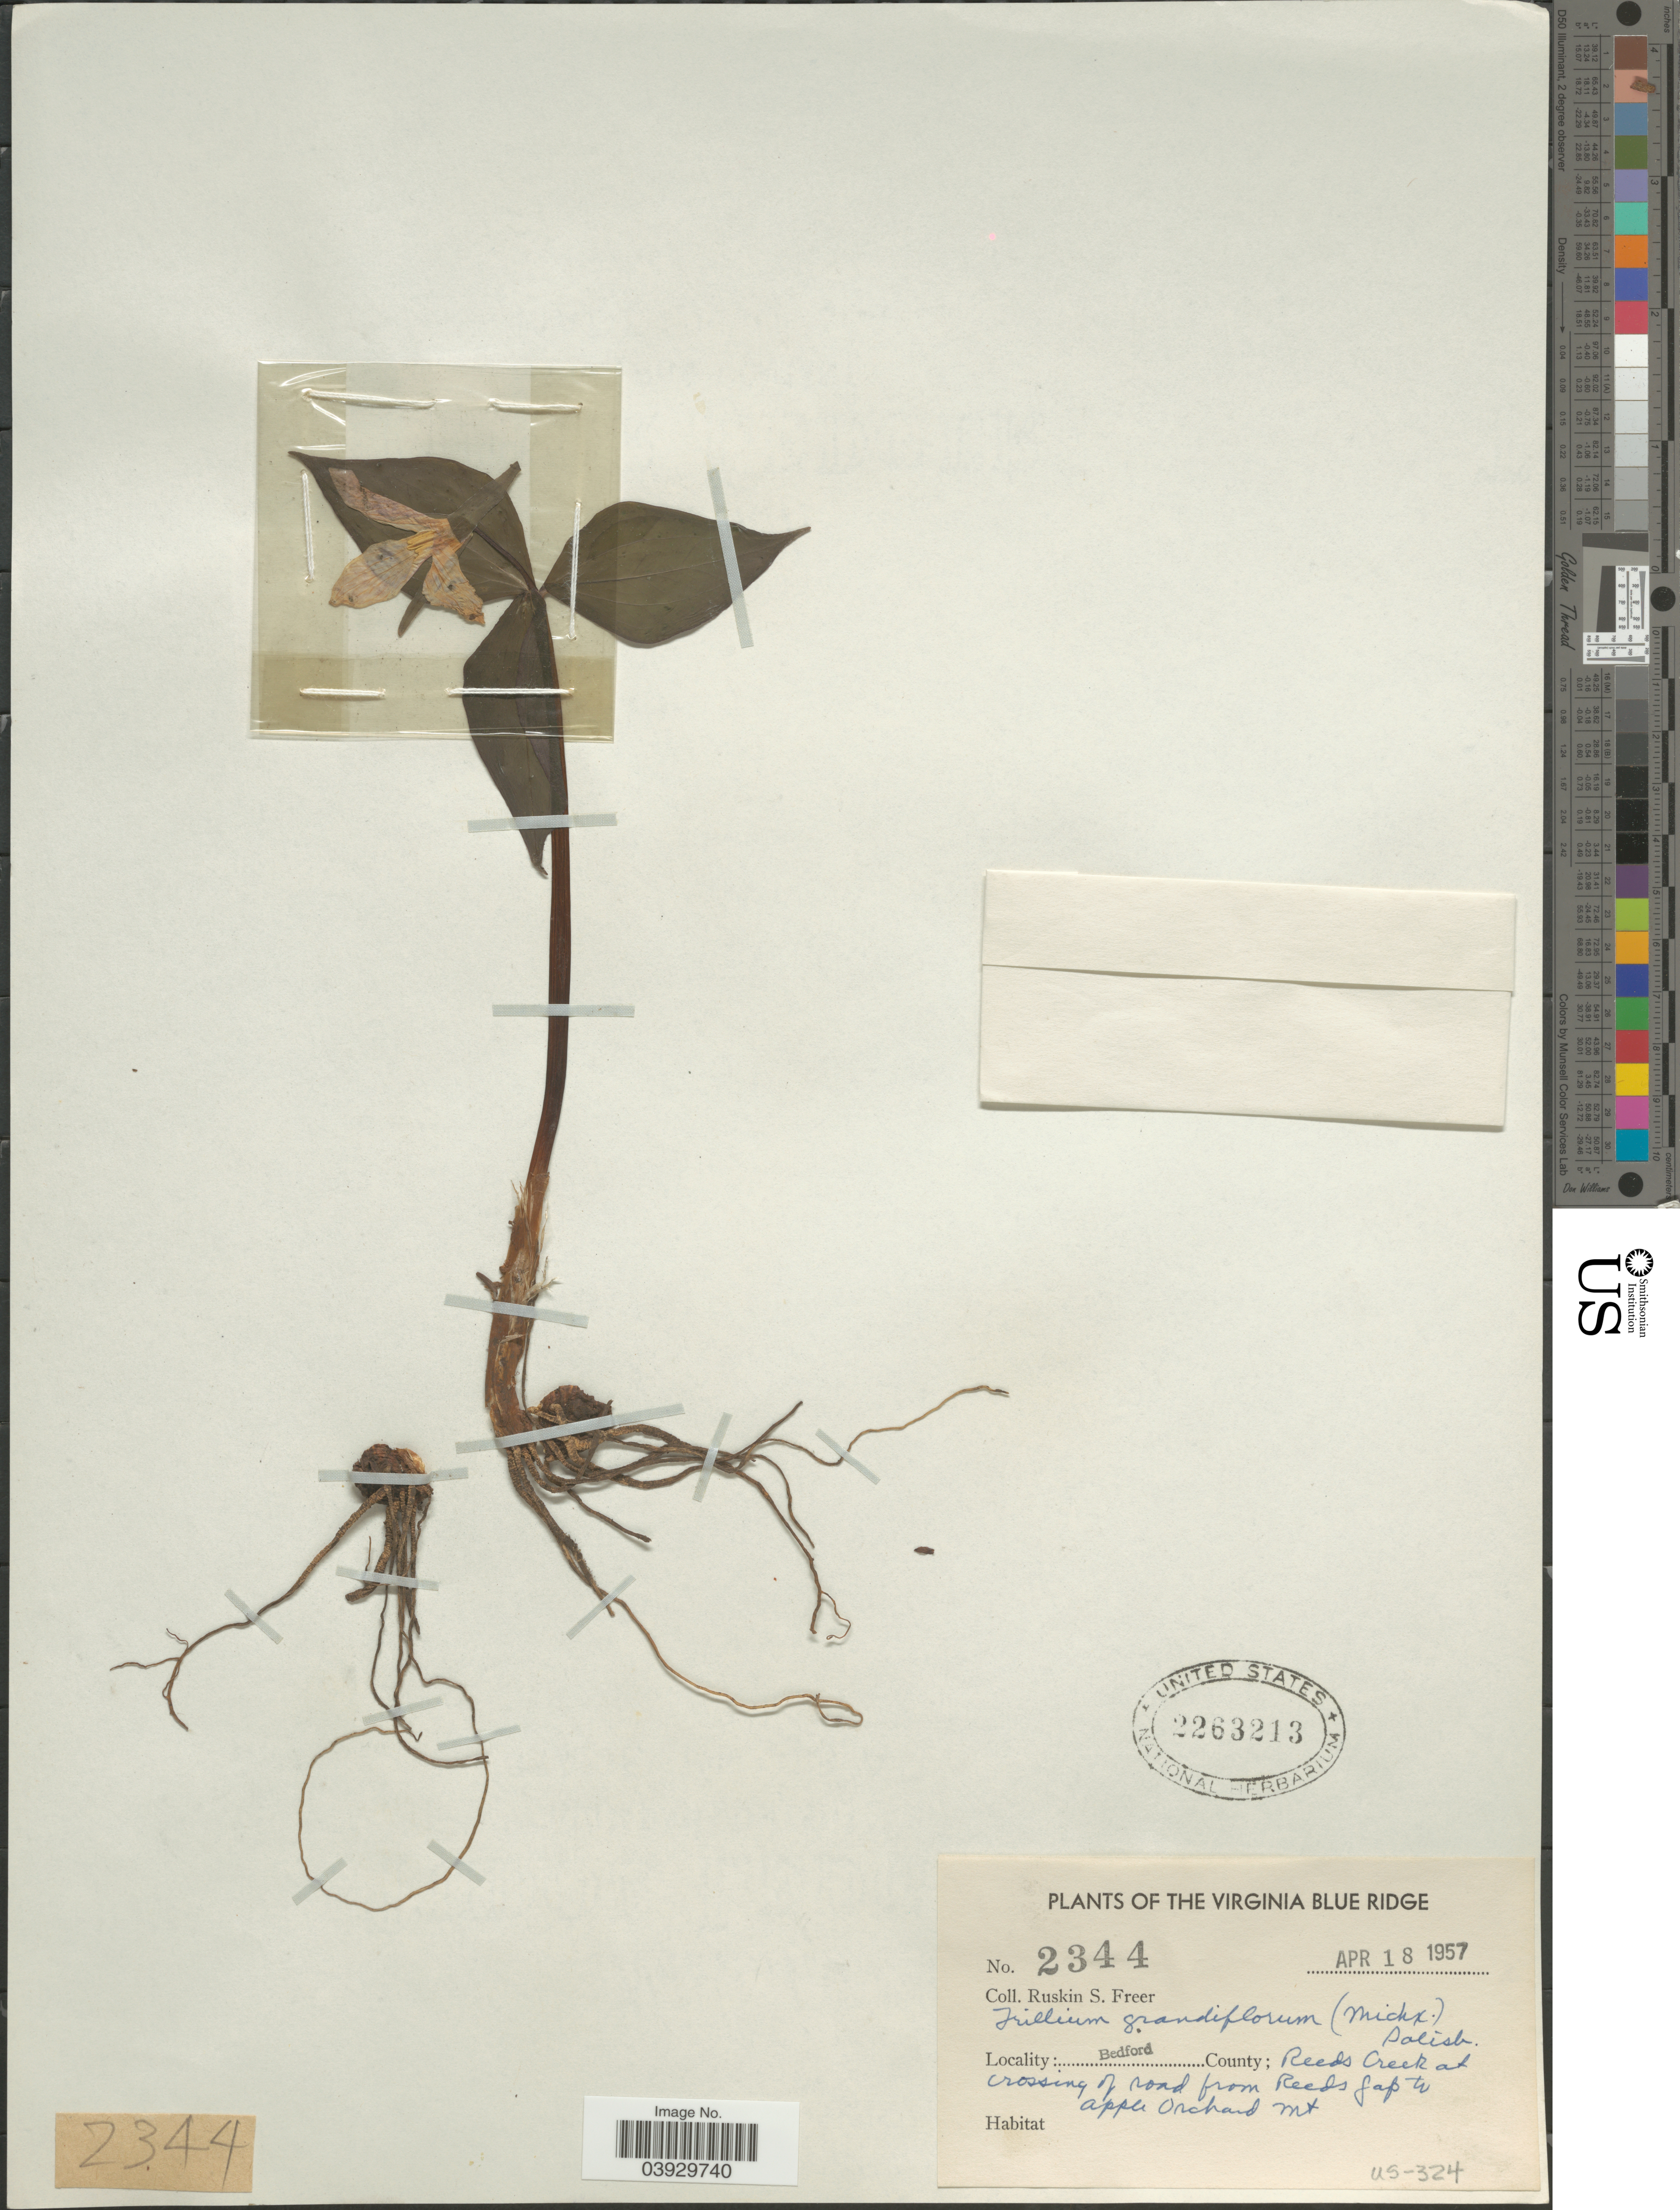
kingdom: Plantae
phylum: Tracheophyta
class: Liliopsida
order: Liliales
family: Melanthiaceae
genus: Trillium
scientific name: Trillium grandiflorum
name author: (Michx.) Salisb.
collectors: R. Freer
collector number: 2344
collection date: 1957-04-18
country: United States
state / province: Virginia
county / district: Bedford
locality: The Virginia Blue Ridge. Bedford County; Reeds Creek at crossing of road from Reeds Gap to Apple Orchard Mt.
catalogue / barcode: US 2263213